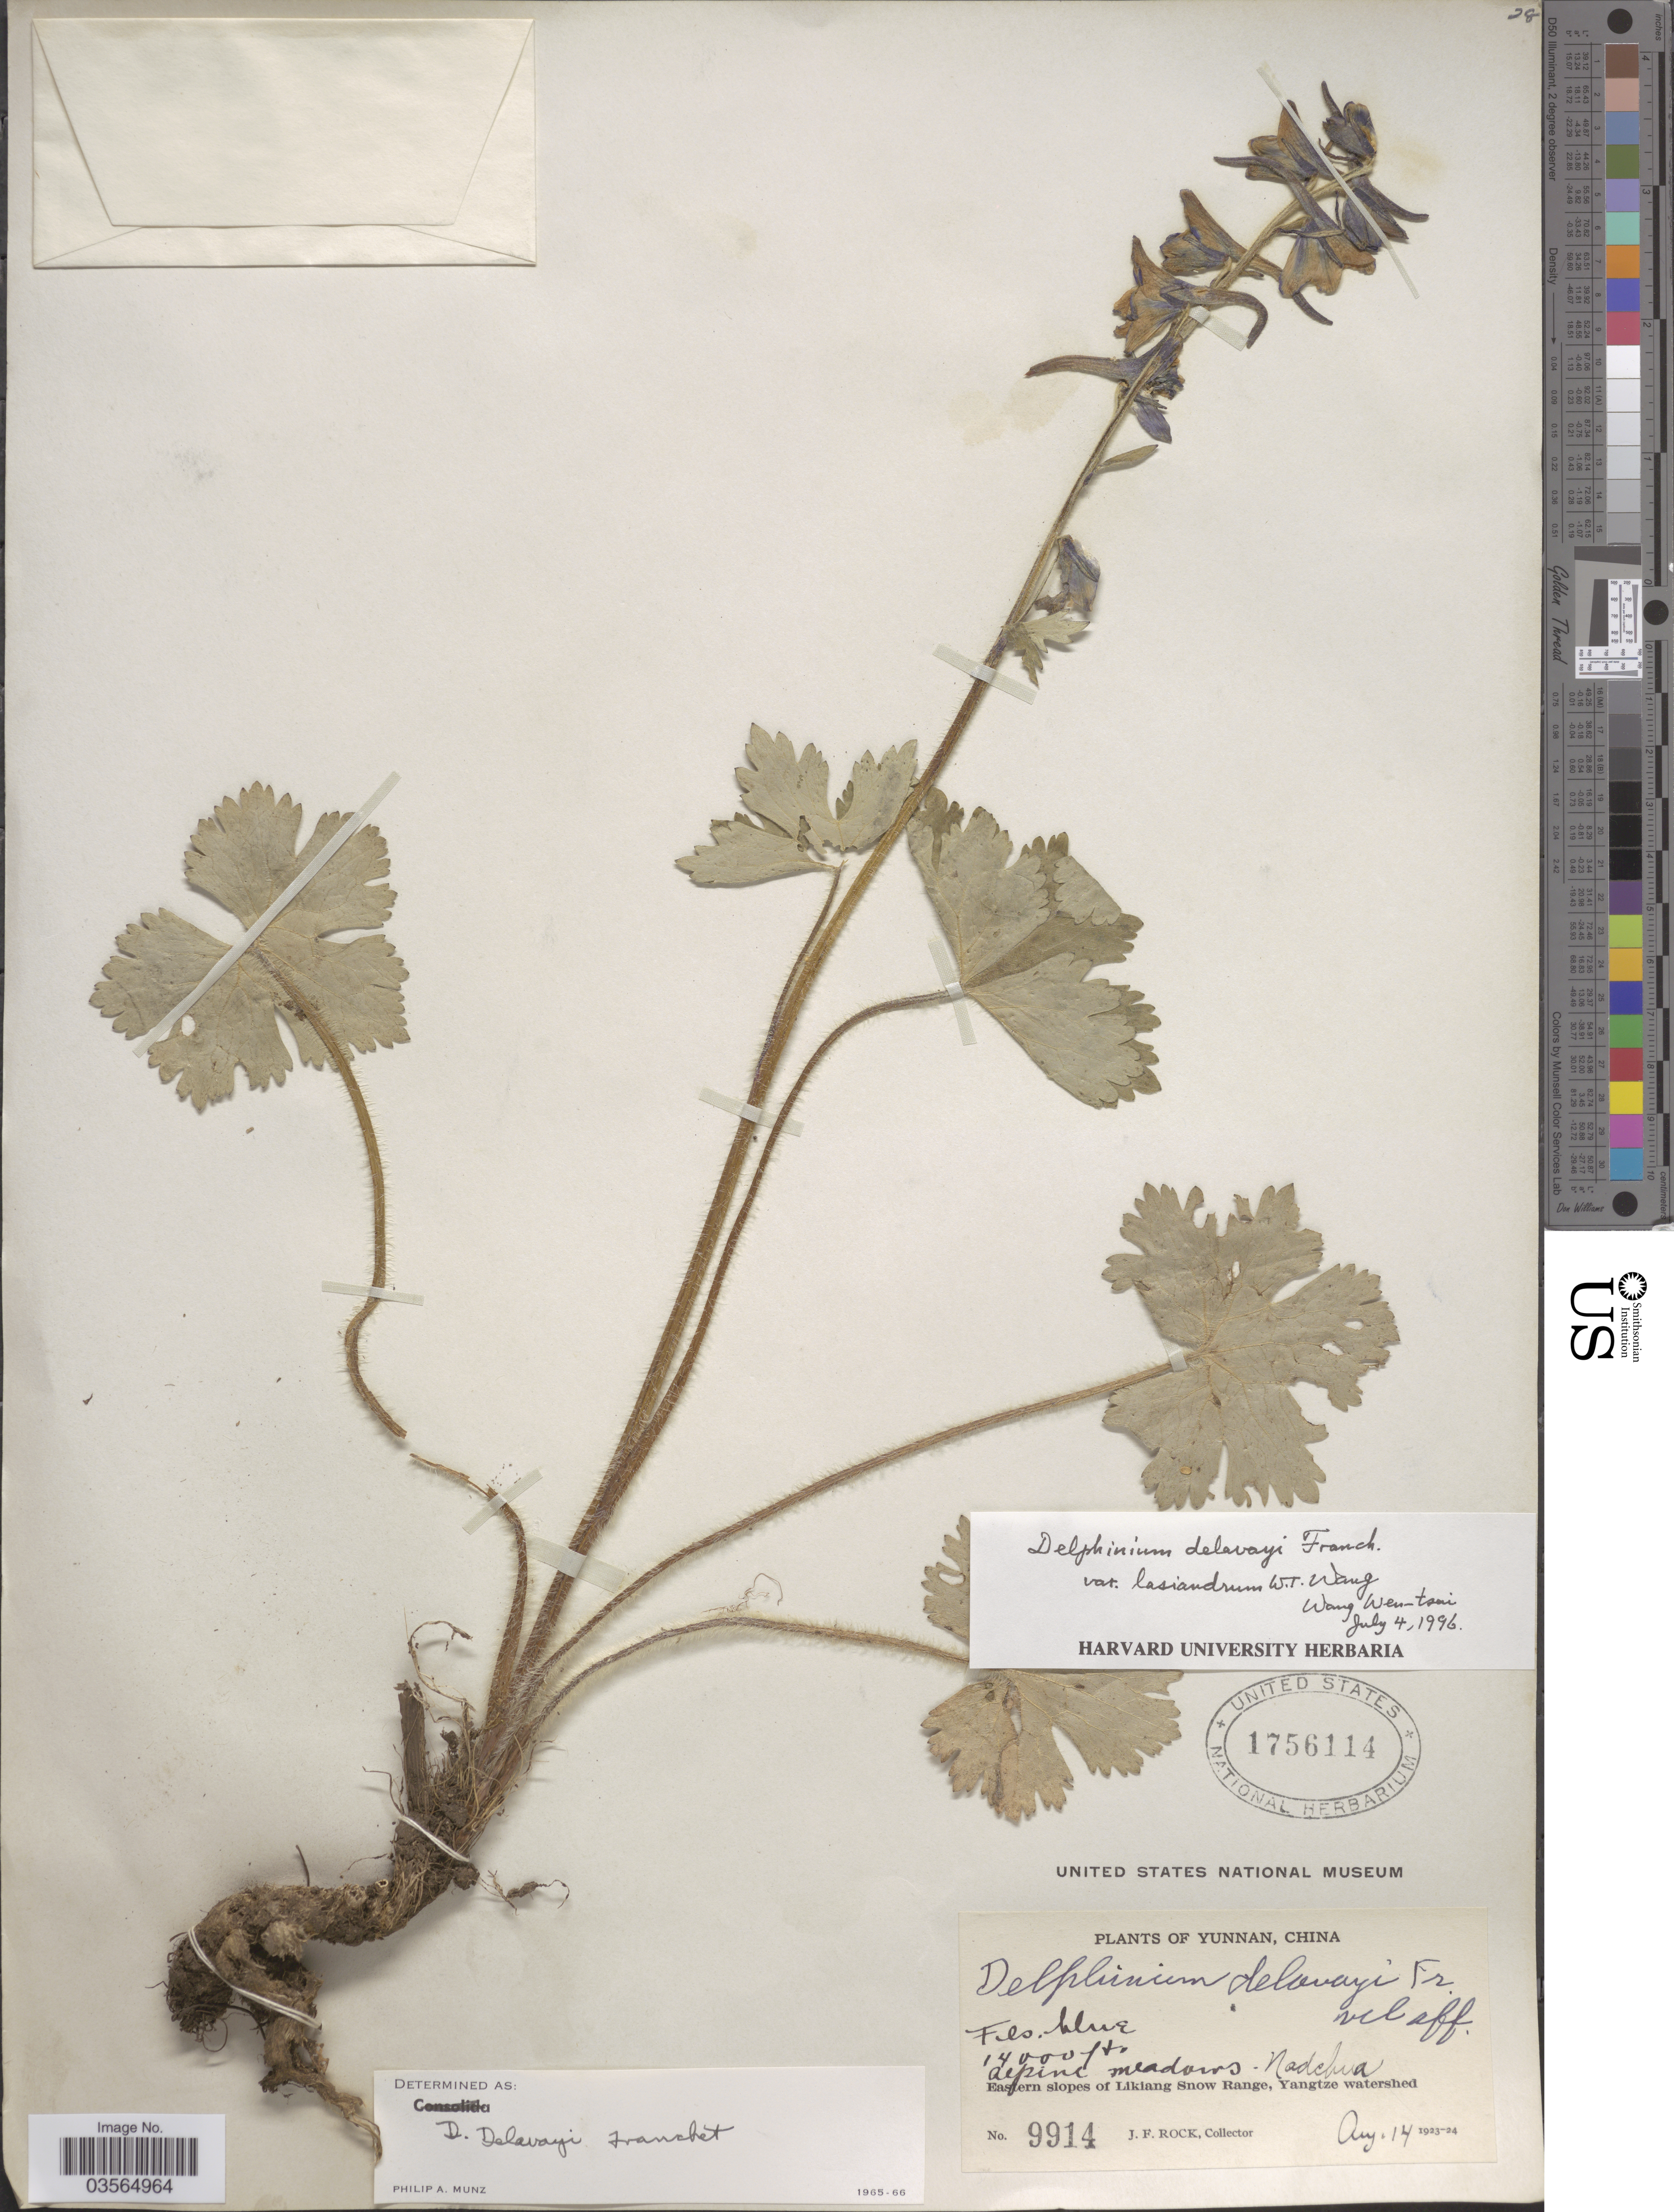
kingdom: Plantae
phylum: Tracheophyta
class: Magnoliopsida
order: Ranunculales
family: Ranunculaceae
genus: Delphinium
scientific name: Delphinium delavayi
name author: Franch.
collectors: J. Rock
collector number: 9914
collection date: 1923-08-14/1924-08-14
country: China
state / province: Yunnan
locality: Nadchua. Eastern slopes of Likiang Snow Range, Yangtze watershed.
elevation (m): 4267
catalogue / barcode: US 1756114